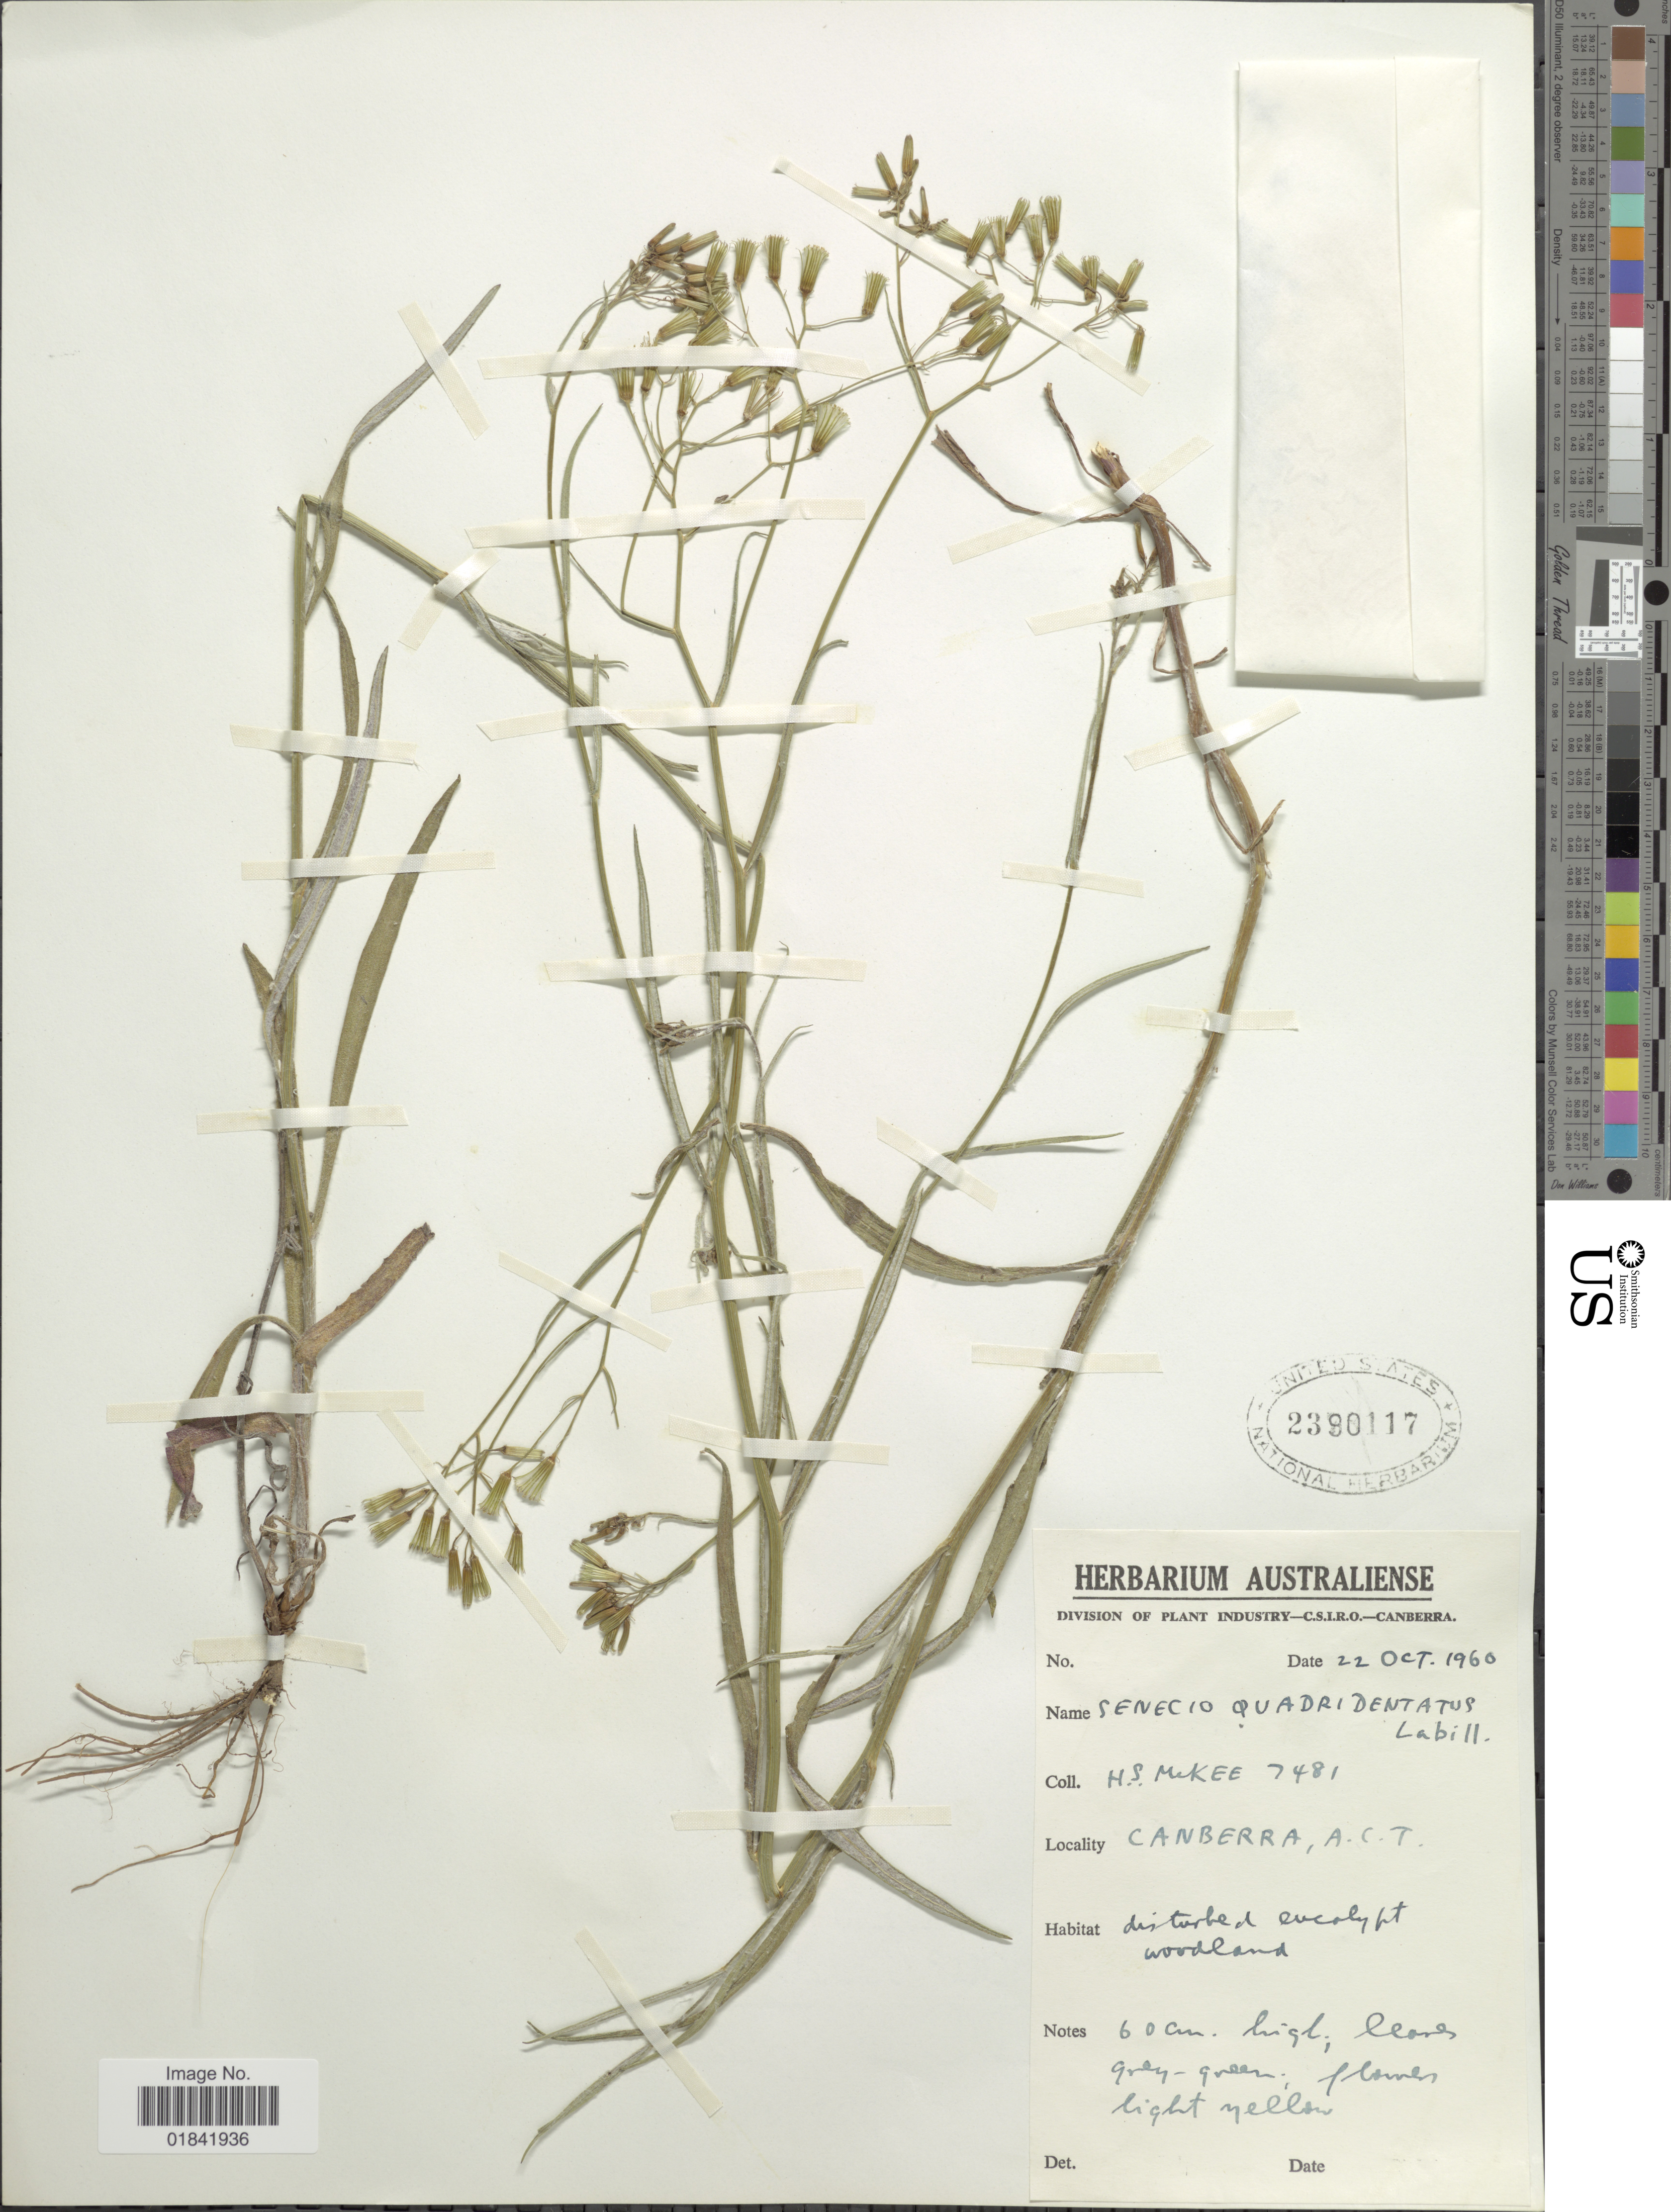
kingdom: Plantae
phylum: Tracheophyta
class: Magnoliopsida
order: Asterales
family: Asteraceae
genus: Senecio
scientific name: Senecio quadridentatus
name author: Labill.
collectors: H. S. McKee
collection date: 1960-10-22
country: Australia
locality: Canberra, A. C. T.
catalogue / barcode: US 2390117